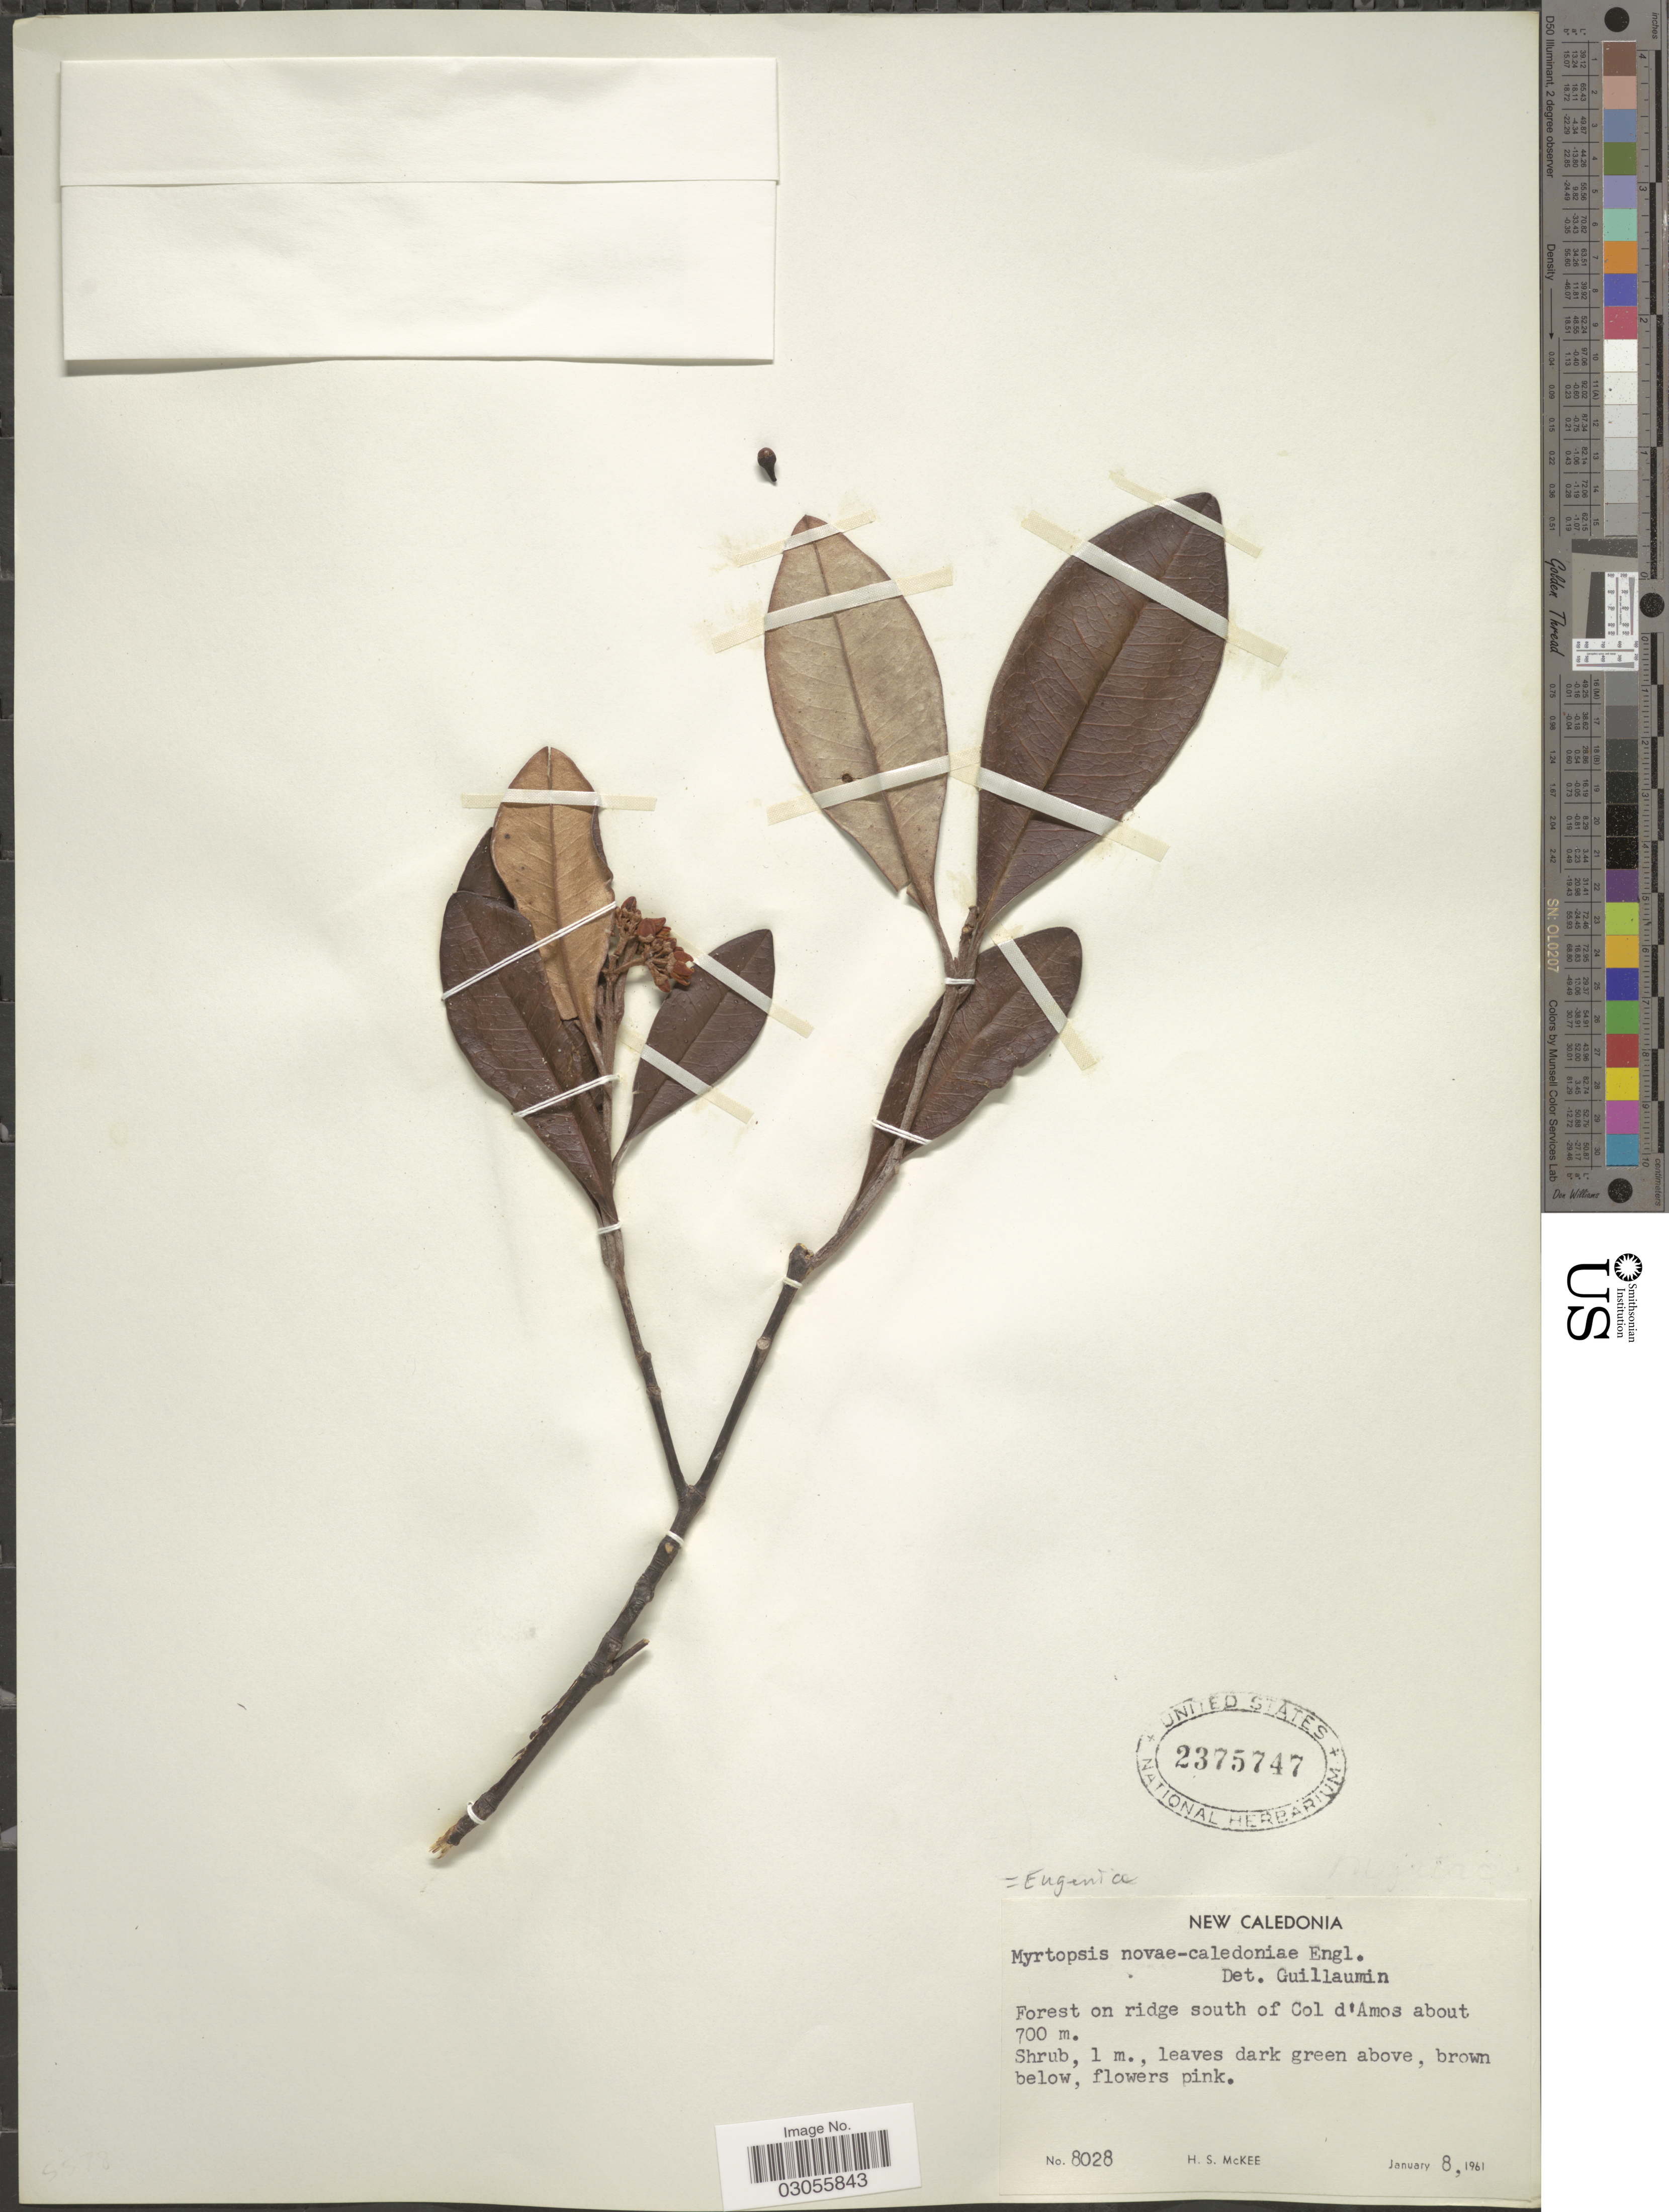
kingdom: Plantae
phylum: Tracheophyta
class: Magnoliopsida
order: Sapindales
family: Rutaceae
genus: Myrtopsis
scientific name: Myrtopsis novae-caledoniae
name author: Engl.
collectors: H. S. McKee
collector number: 8028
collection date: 1961-01-08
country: New Caledonia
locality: Forest on ridge south of Col d'Amos.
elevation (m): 700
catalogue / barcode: US 2375747